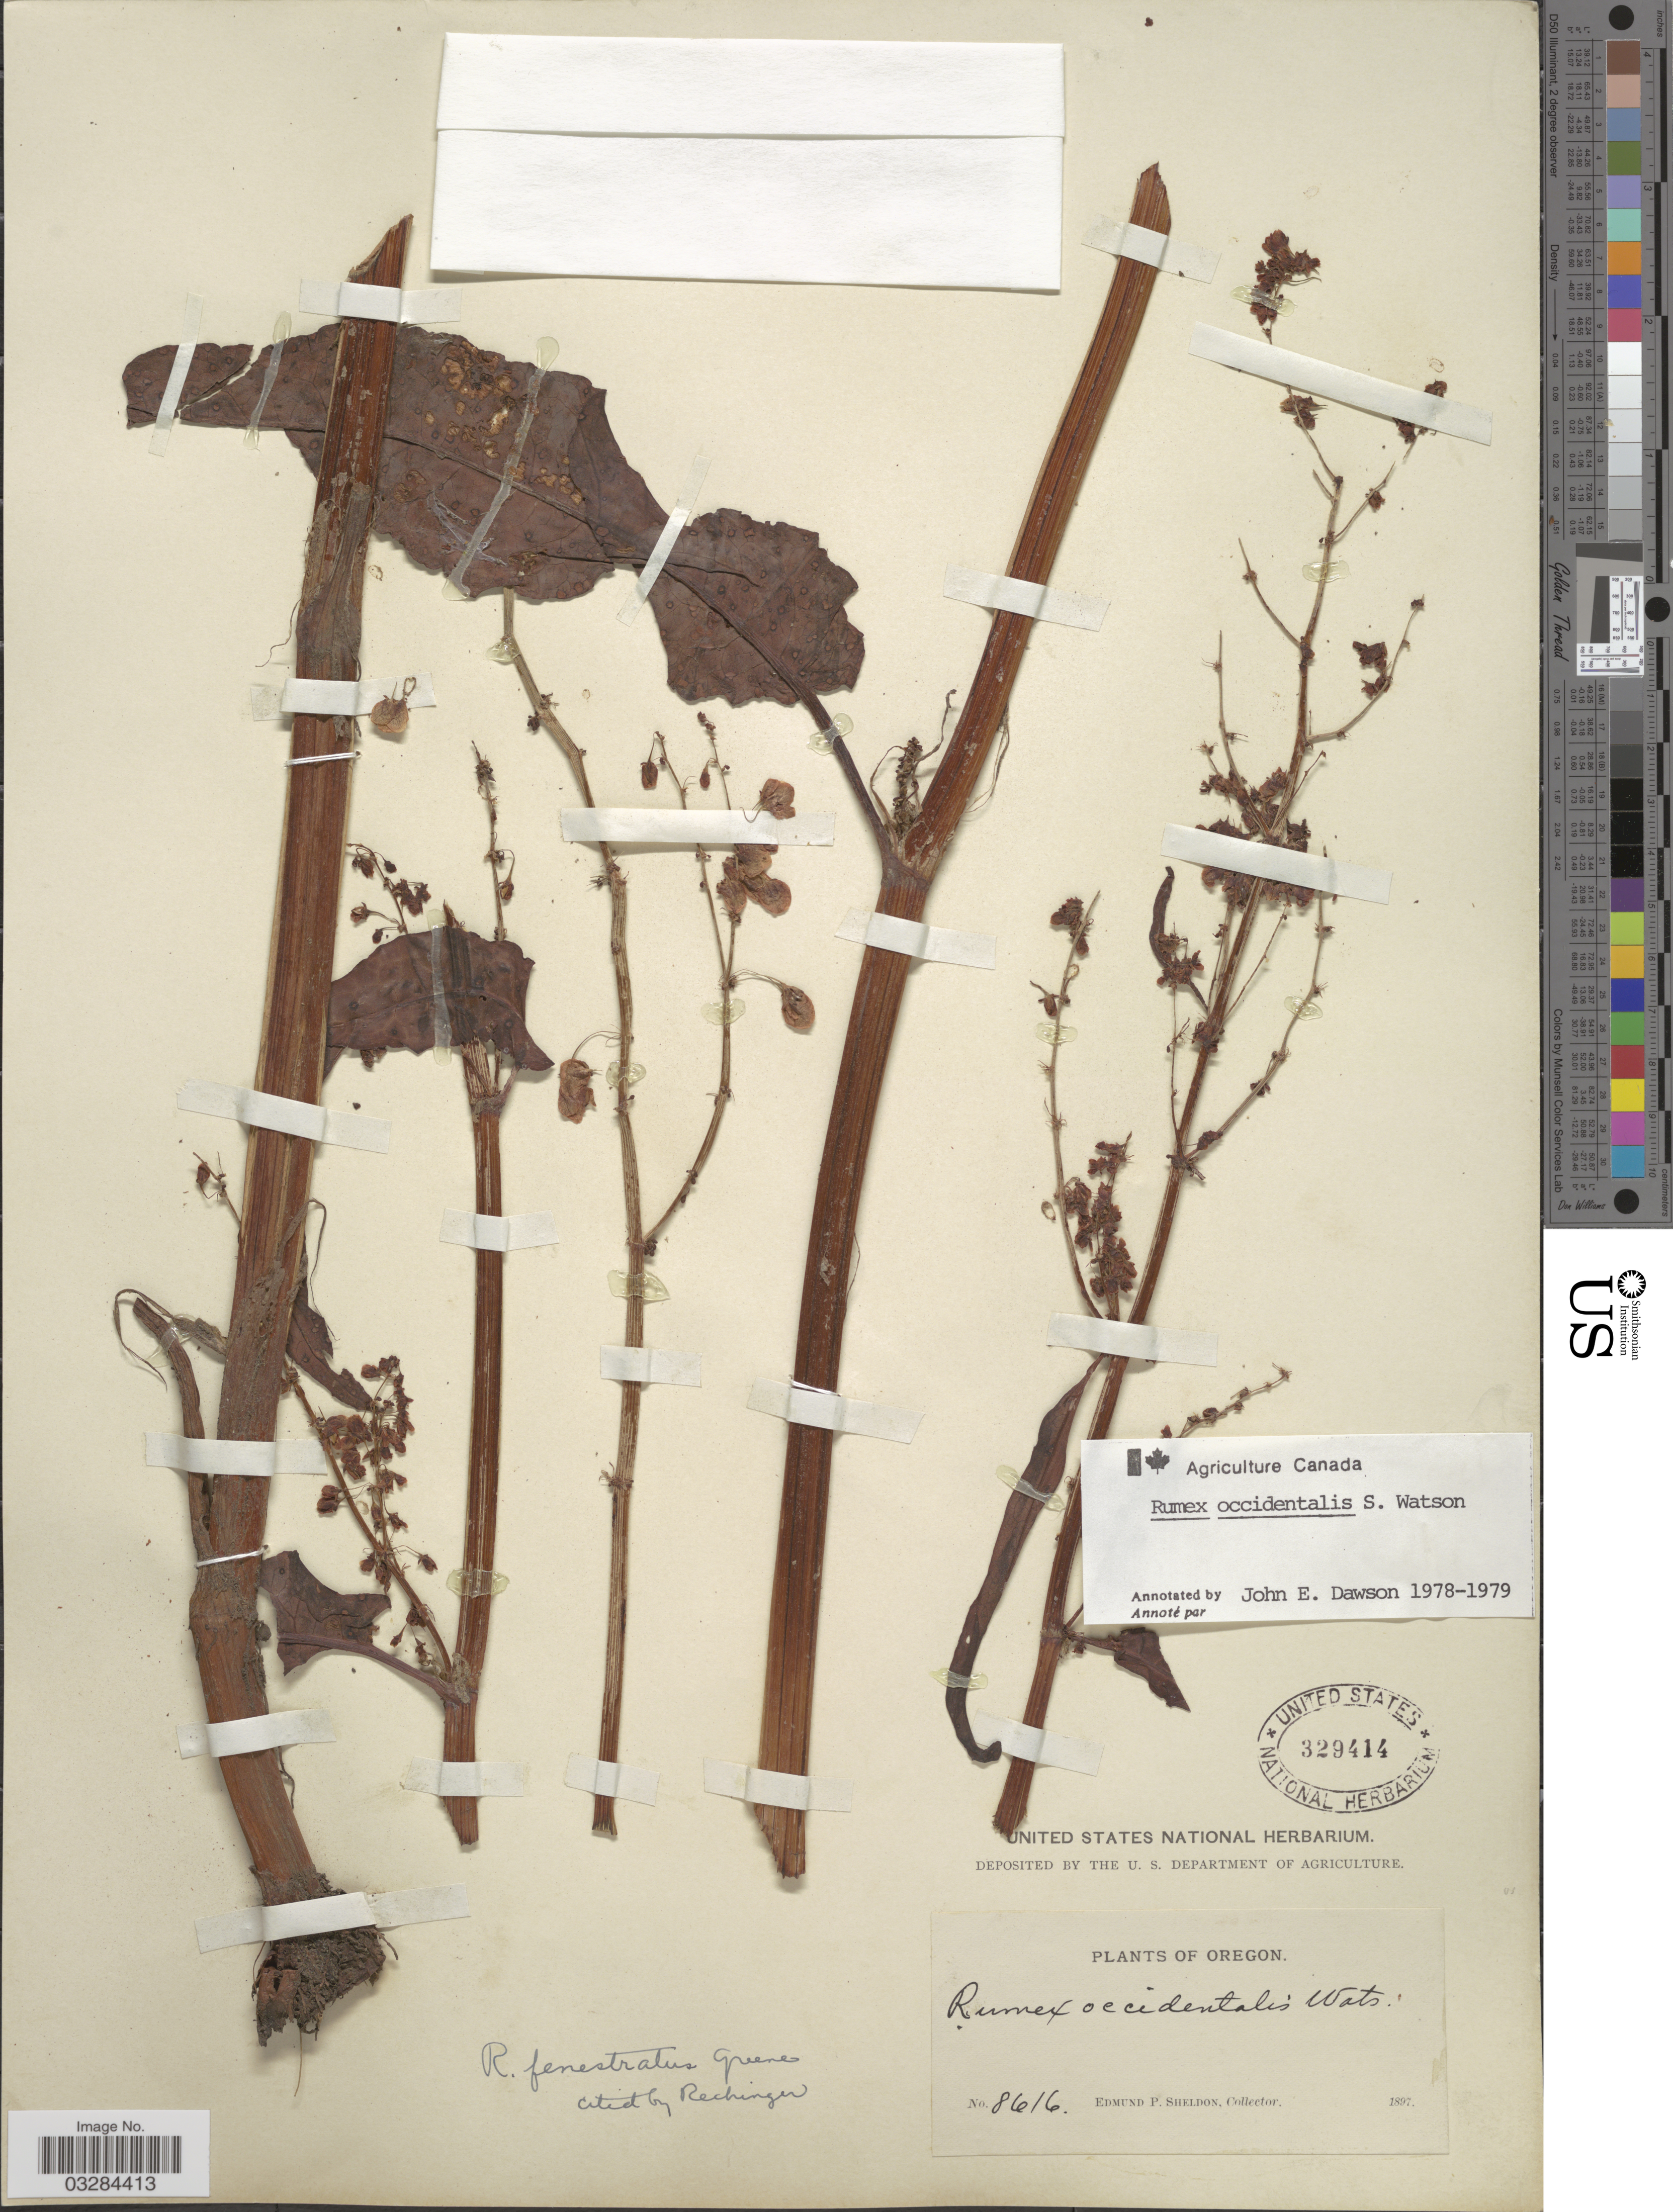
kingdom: Plantae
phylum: Tracheophyta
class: Magnoliopsida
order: Caryophyllales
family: Polygonaceae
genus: Rumex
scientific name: Rumex occidentalis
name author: S. Watson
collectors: E. P. Sheldon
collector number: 8616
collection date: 1897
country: United States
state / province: Oregon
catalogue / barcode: US 329414